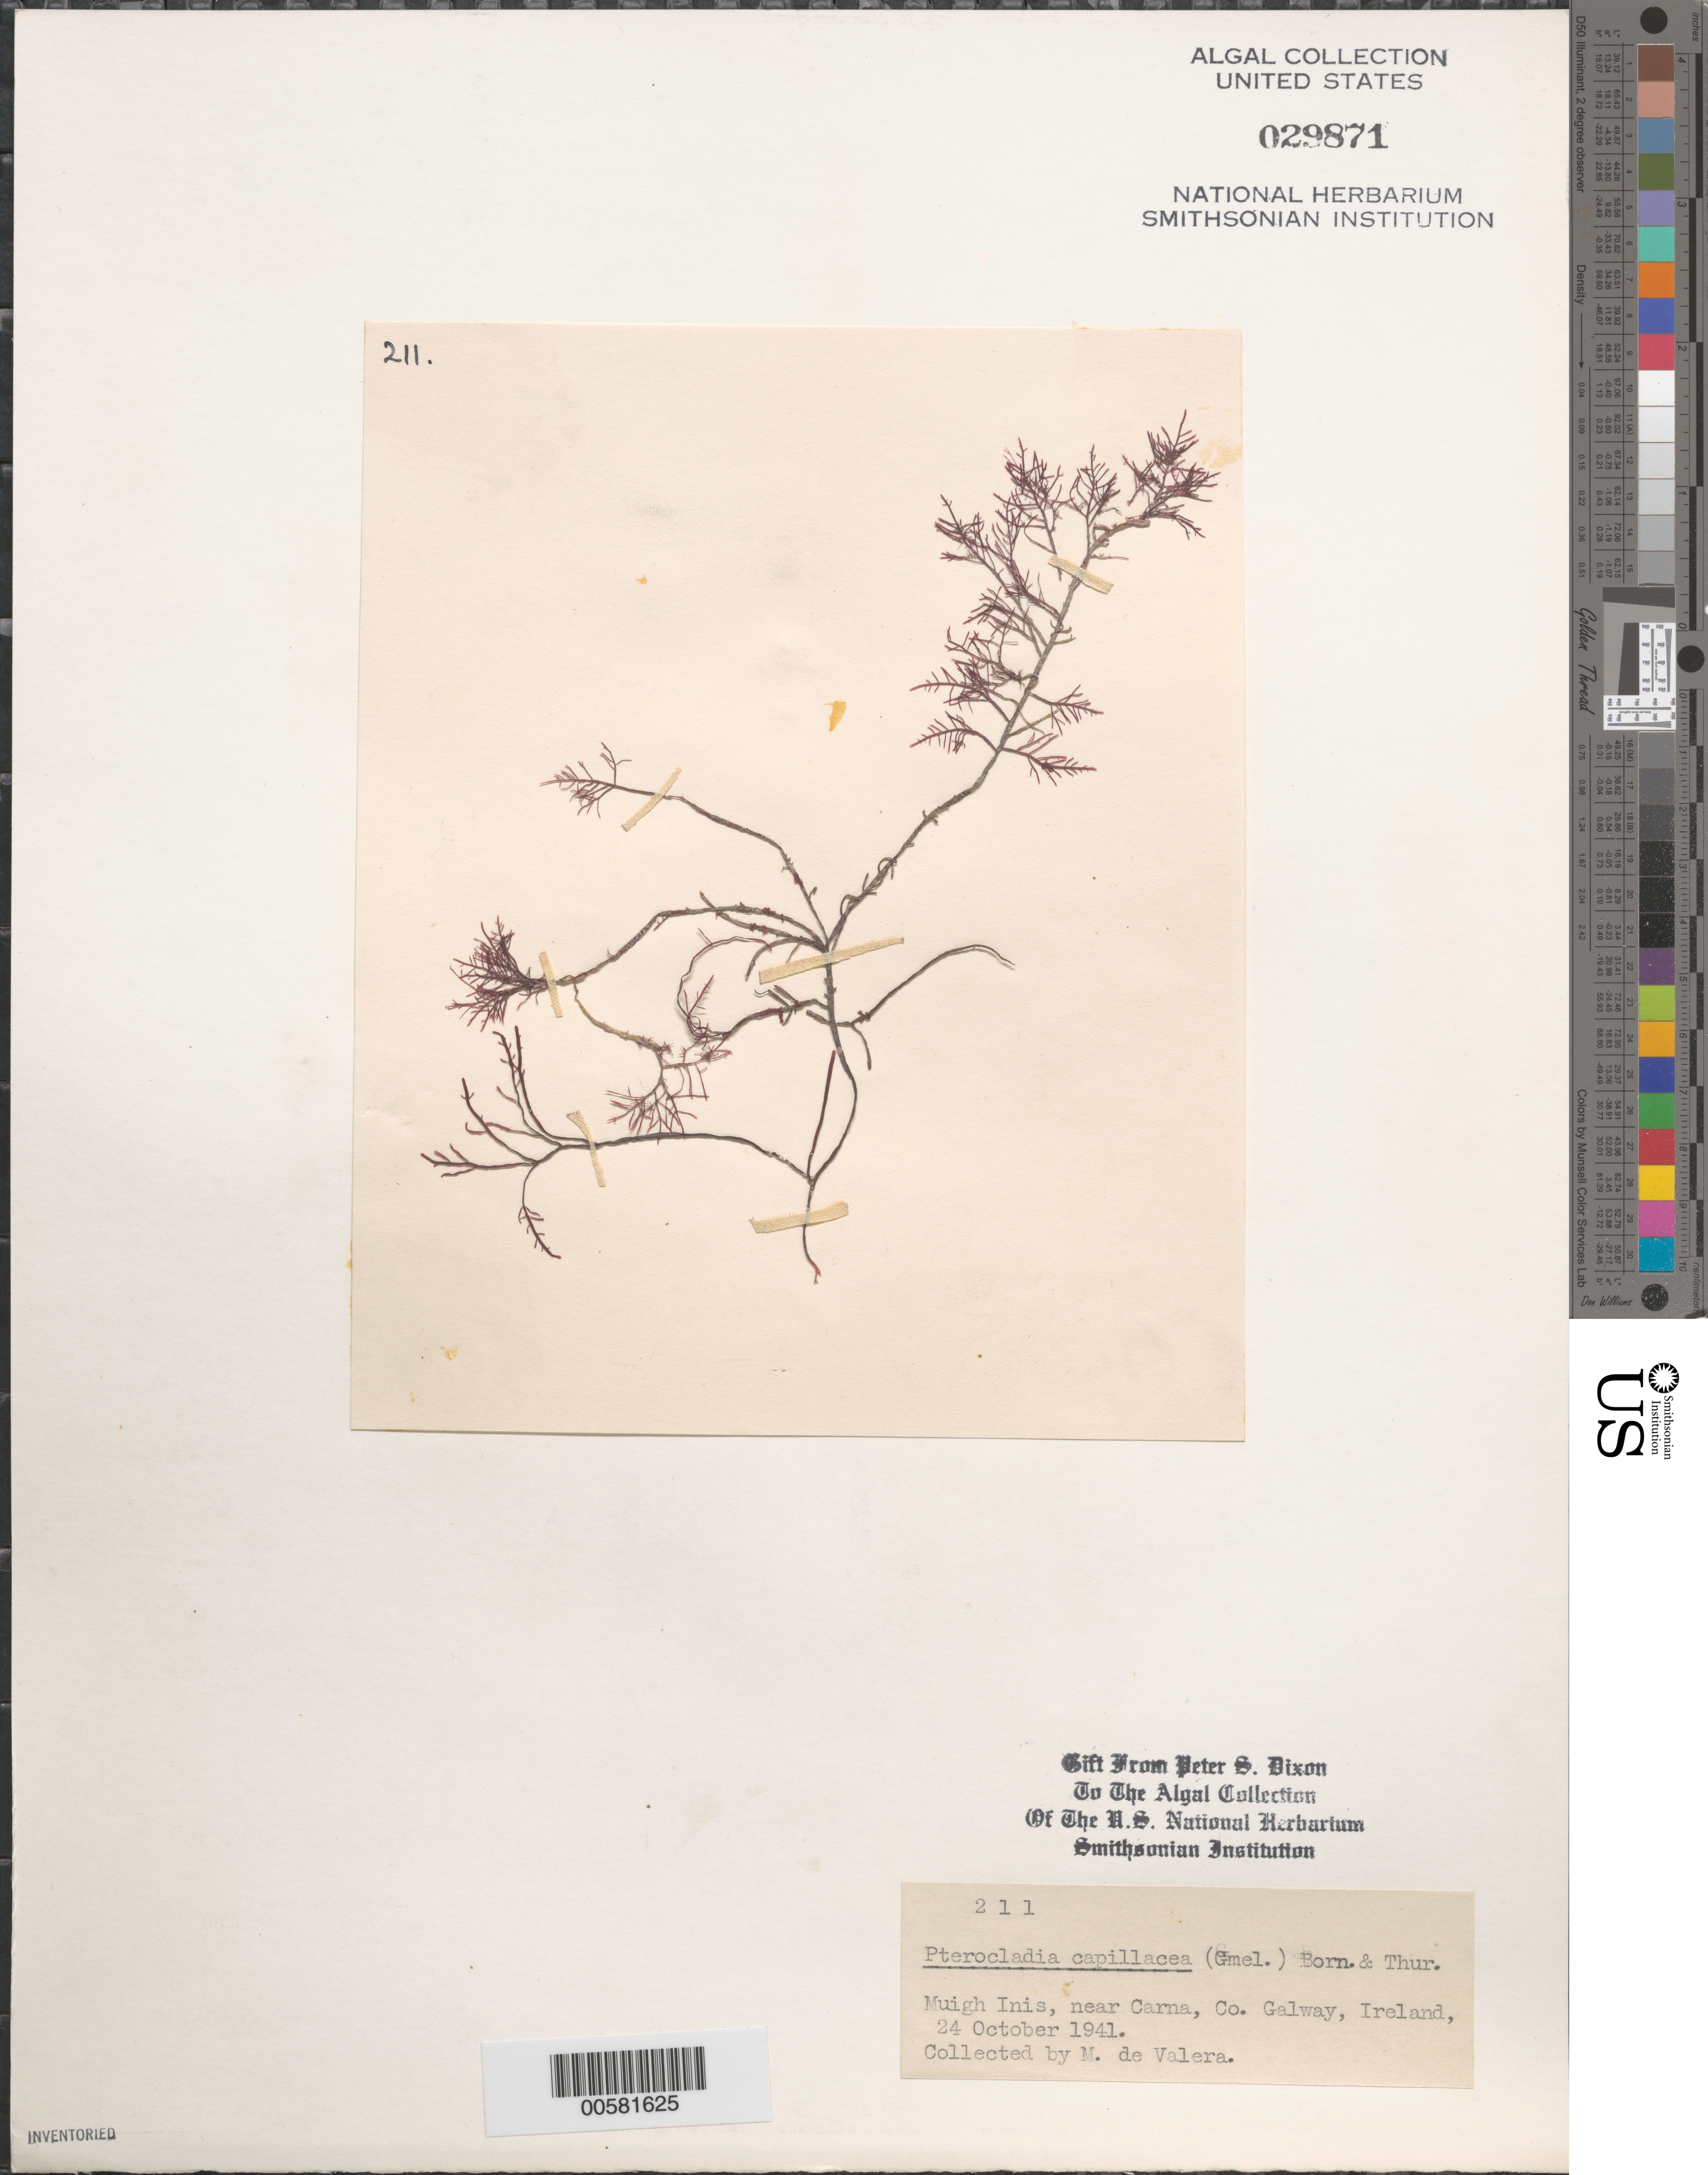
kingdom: Plantae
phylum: Rhodophyta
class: Florideophyceae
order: Gelidiales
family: Pterocladiaceae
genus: Pterocladiella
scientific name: Pterocladiella capillacea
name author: (S.G. Gmel.) Santelices & Hommers.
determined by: Algae name updating Project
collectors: M. De Valera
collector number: PSD 211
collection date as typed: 24 Oct 1941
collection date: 1941-10-24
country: Ireland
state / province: Connaught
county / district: Galway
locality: Muigh Inis, near Carna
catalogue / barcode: US 29871